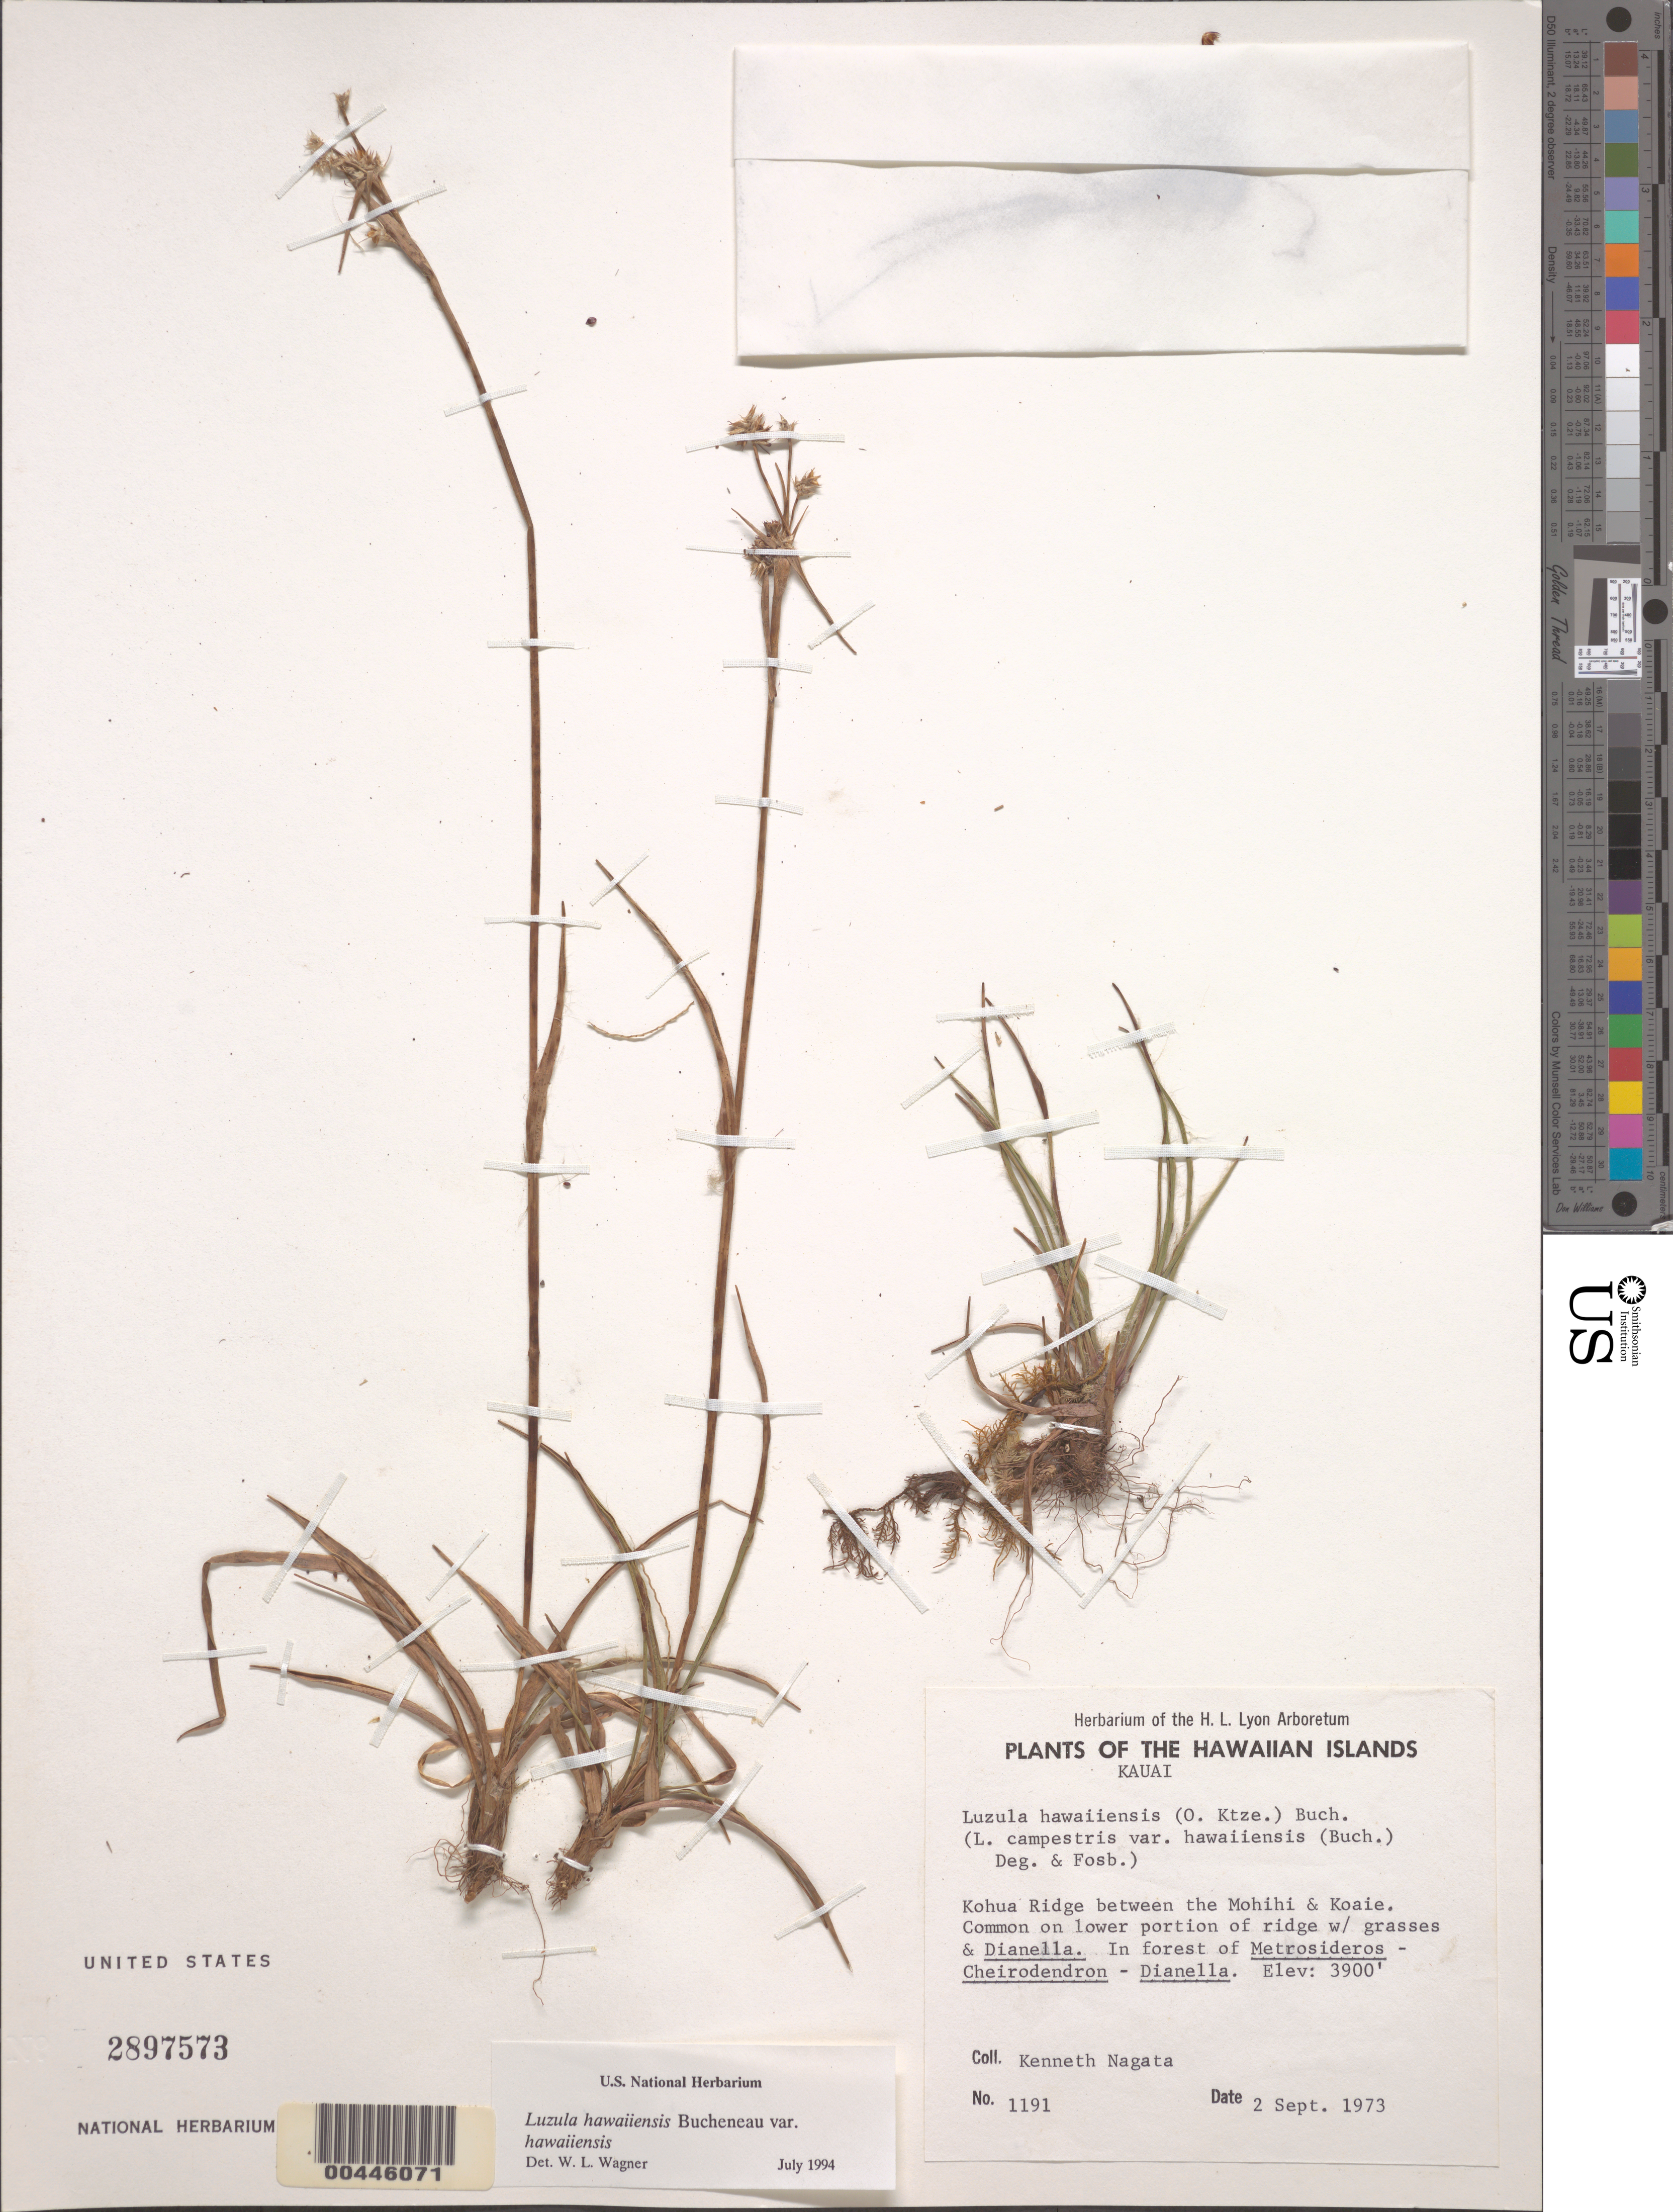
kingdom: Plantae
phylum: Tracheophyta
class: Liliopsida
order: Poales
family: Juncaceae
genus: Luzula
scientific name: Luzula hawaiiensis var. hawaiiensis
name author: Buchenau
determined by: Wagner, W. L., (BOT), Smithsonian Institution - National Museum of Natural History (UNITED STATES)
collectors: K. Nagata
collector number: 1191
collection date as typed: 2 Sep 1973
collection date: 1973-09-02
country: United States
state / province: Hawaii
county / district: Kauai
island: Kaua'i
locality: Kohua Ridge between the Mohihi and Koaie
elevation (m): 1189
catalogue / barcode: US 2897573